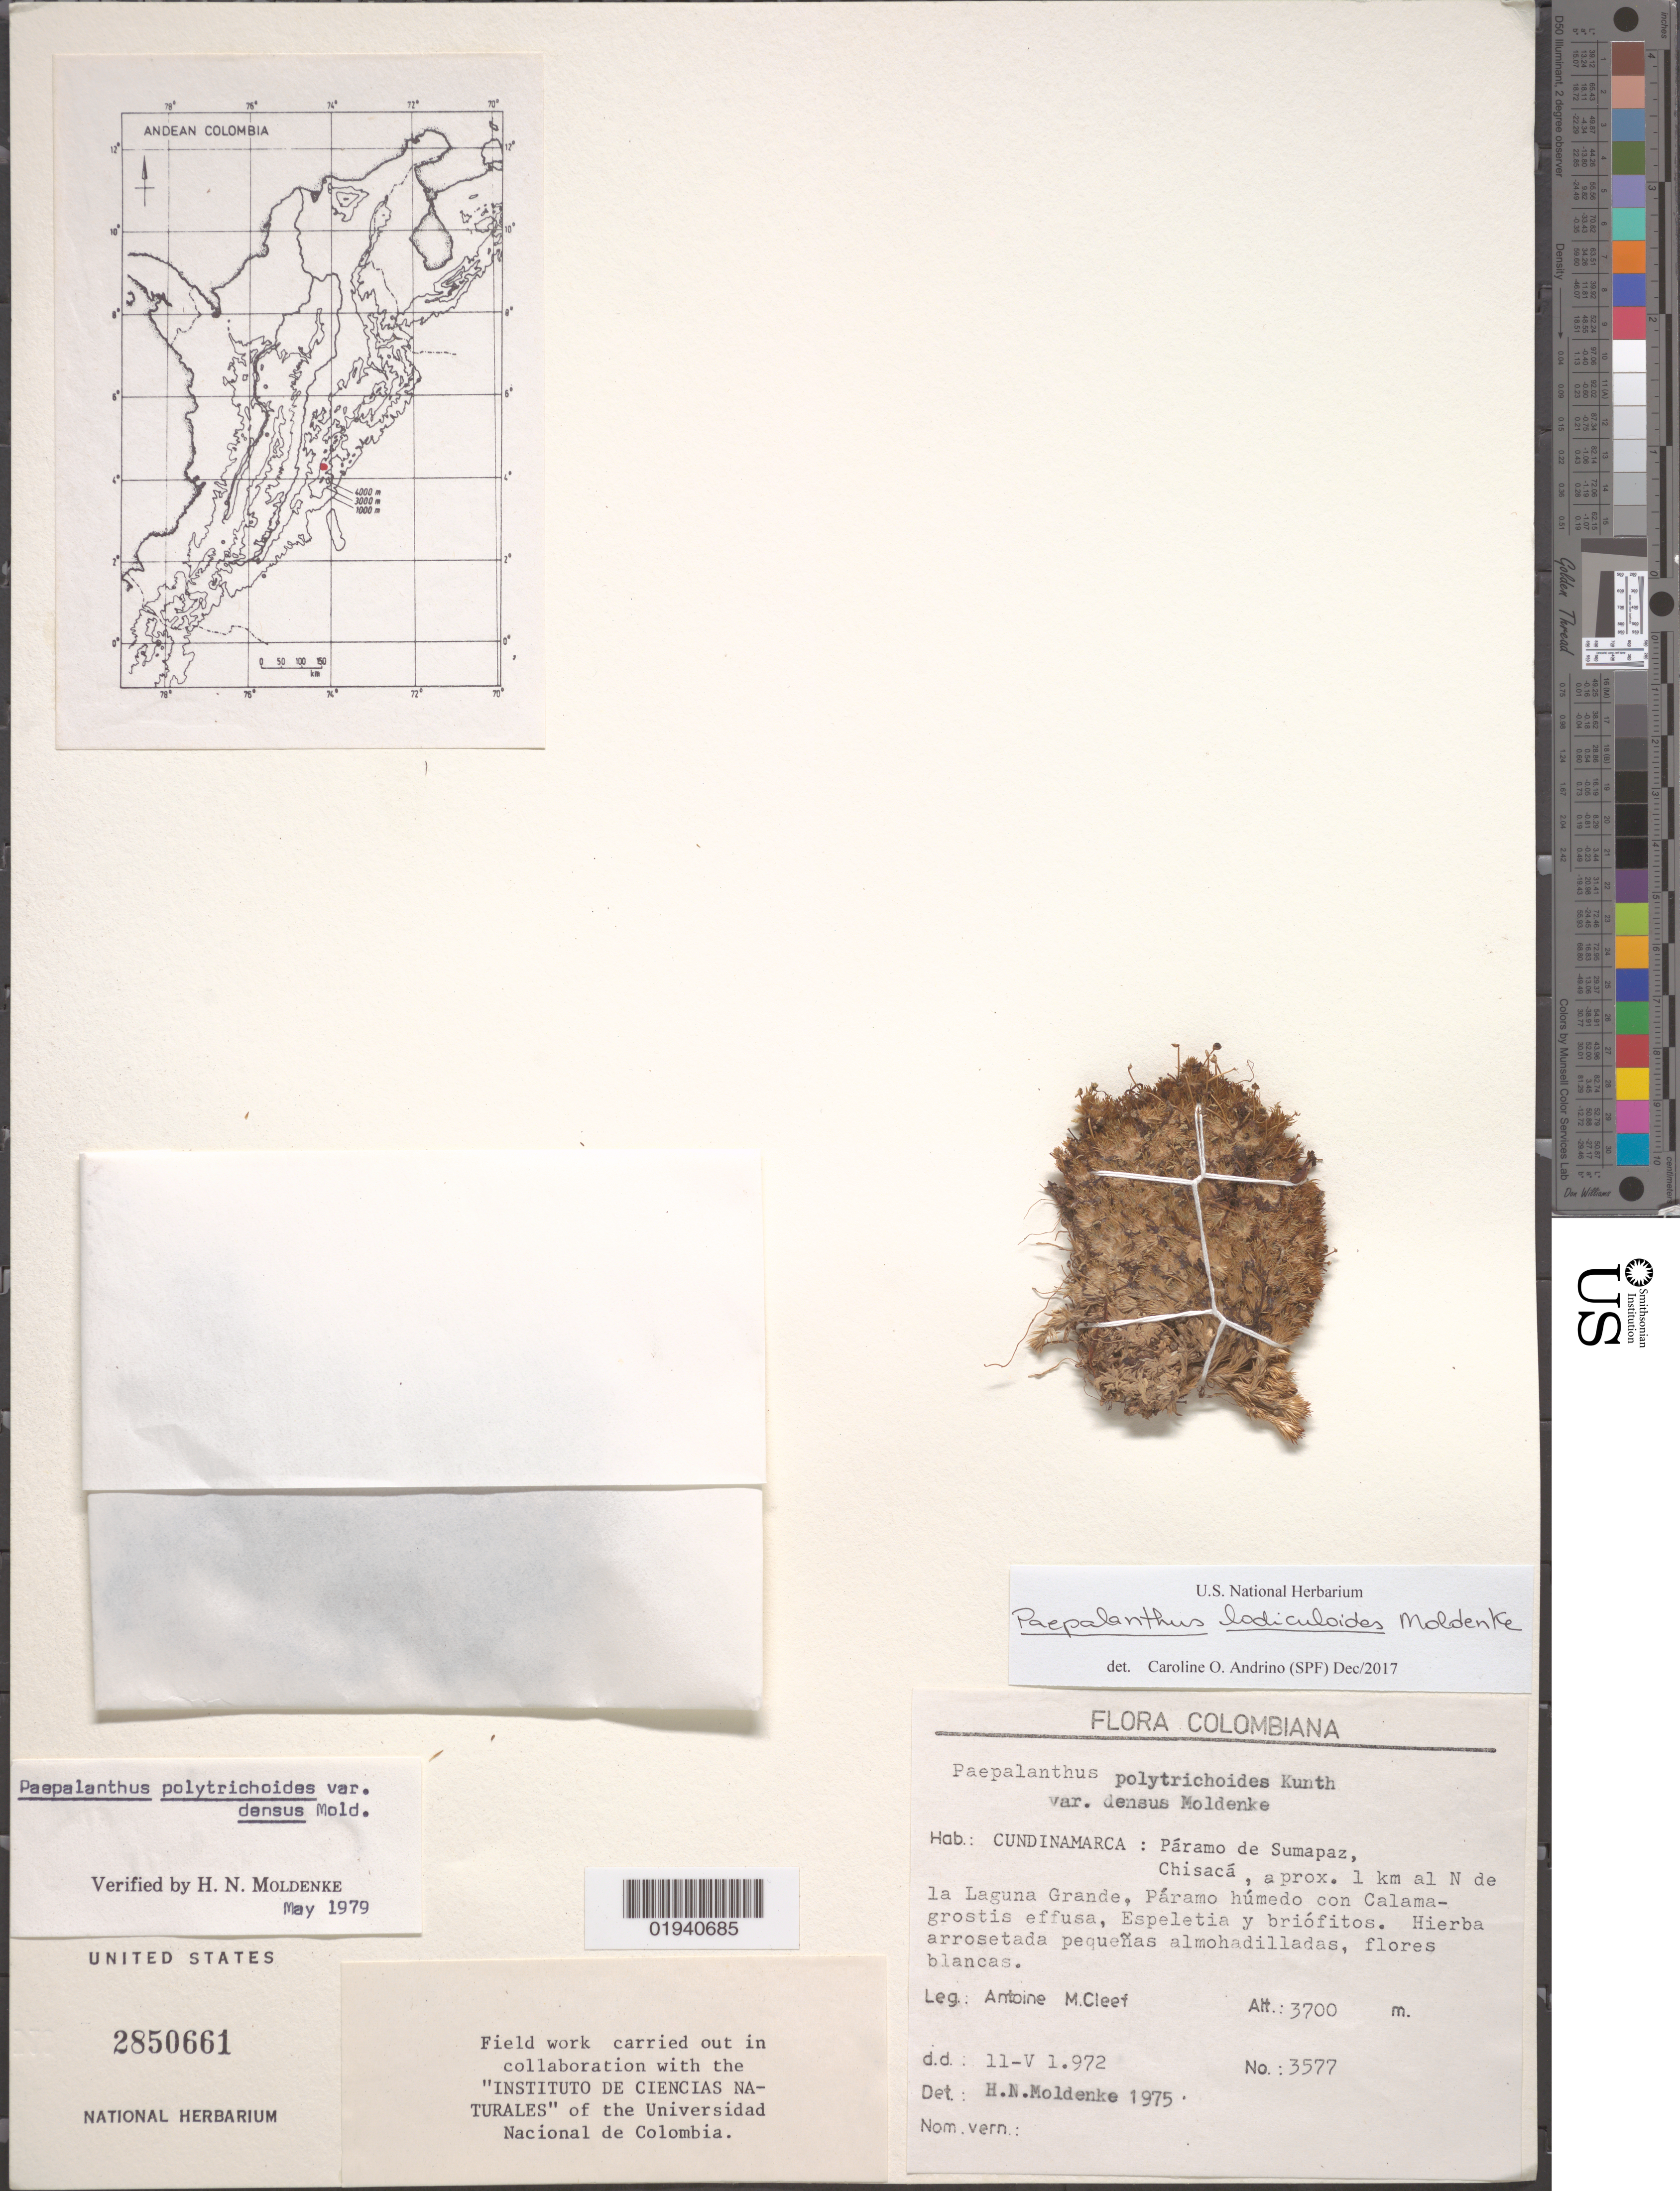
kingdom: Plantae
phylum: Tracheophyta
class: Liliopsida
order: Poales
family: Eriocaulaceae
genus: Paepalanthus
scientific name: Paepalanthus lodiculoides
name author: Moldenke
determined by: Andrino, C. O.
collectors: A. M. Cleef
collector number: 3577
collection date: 1972-05-11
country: Colombia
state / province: Cundinamarca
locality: Paramo de Sumapaz, Chisaca, aprox. 1km al N de la Laguna Grande.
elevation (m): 3700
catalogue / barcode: US 2850661